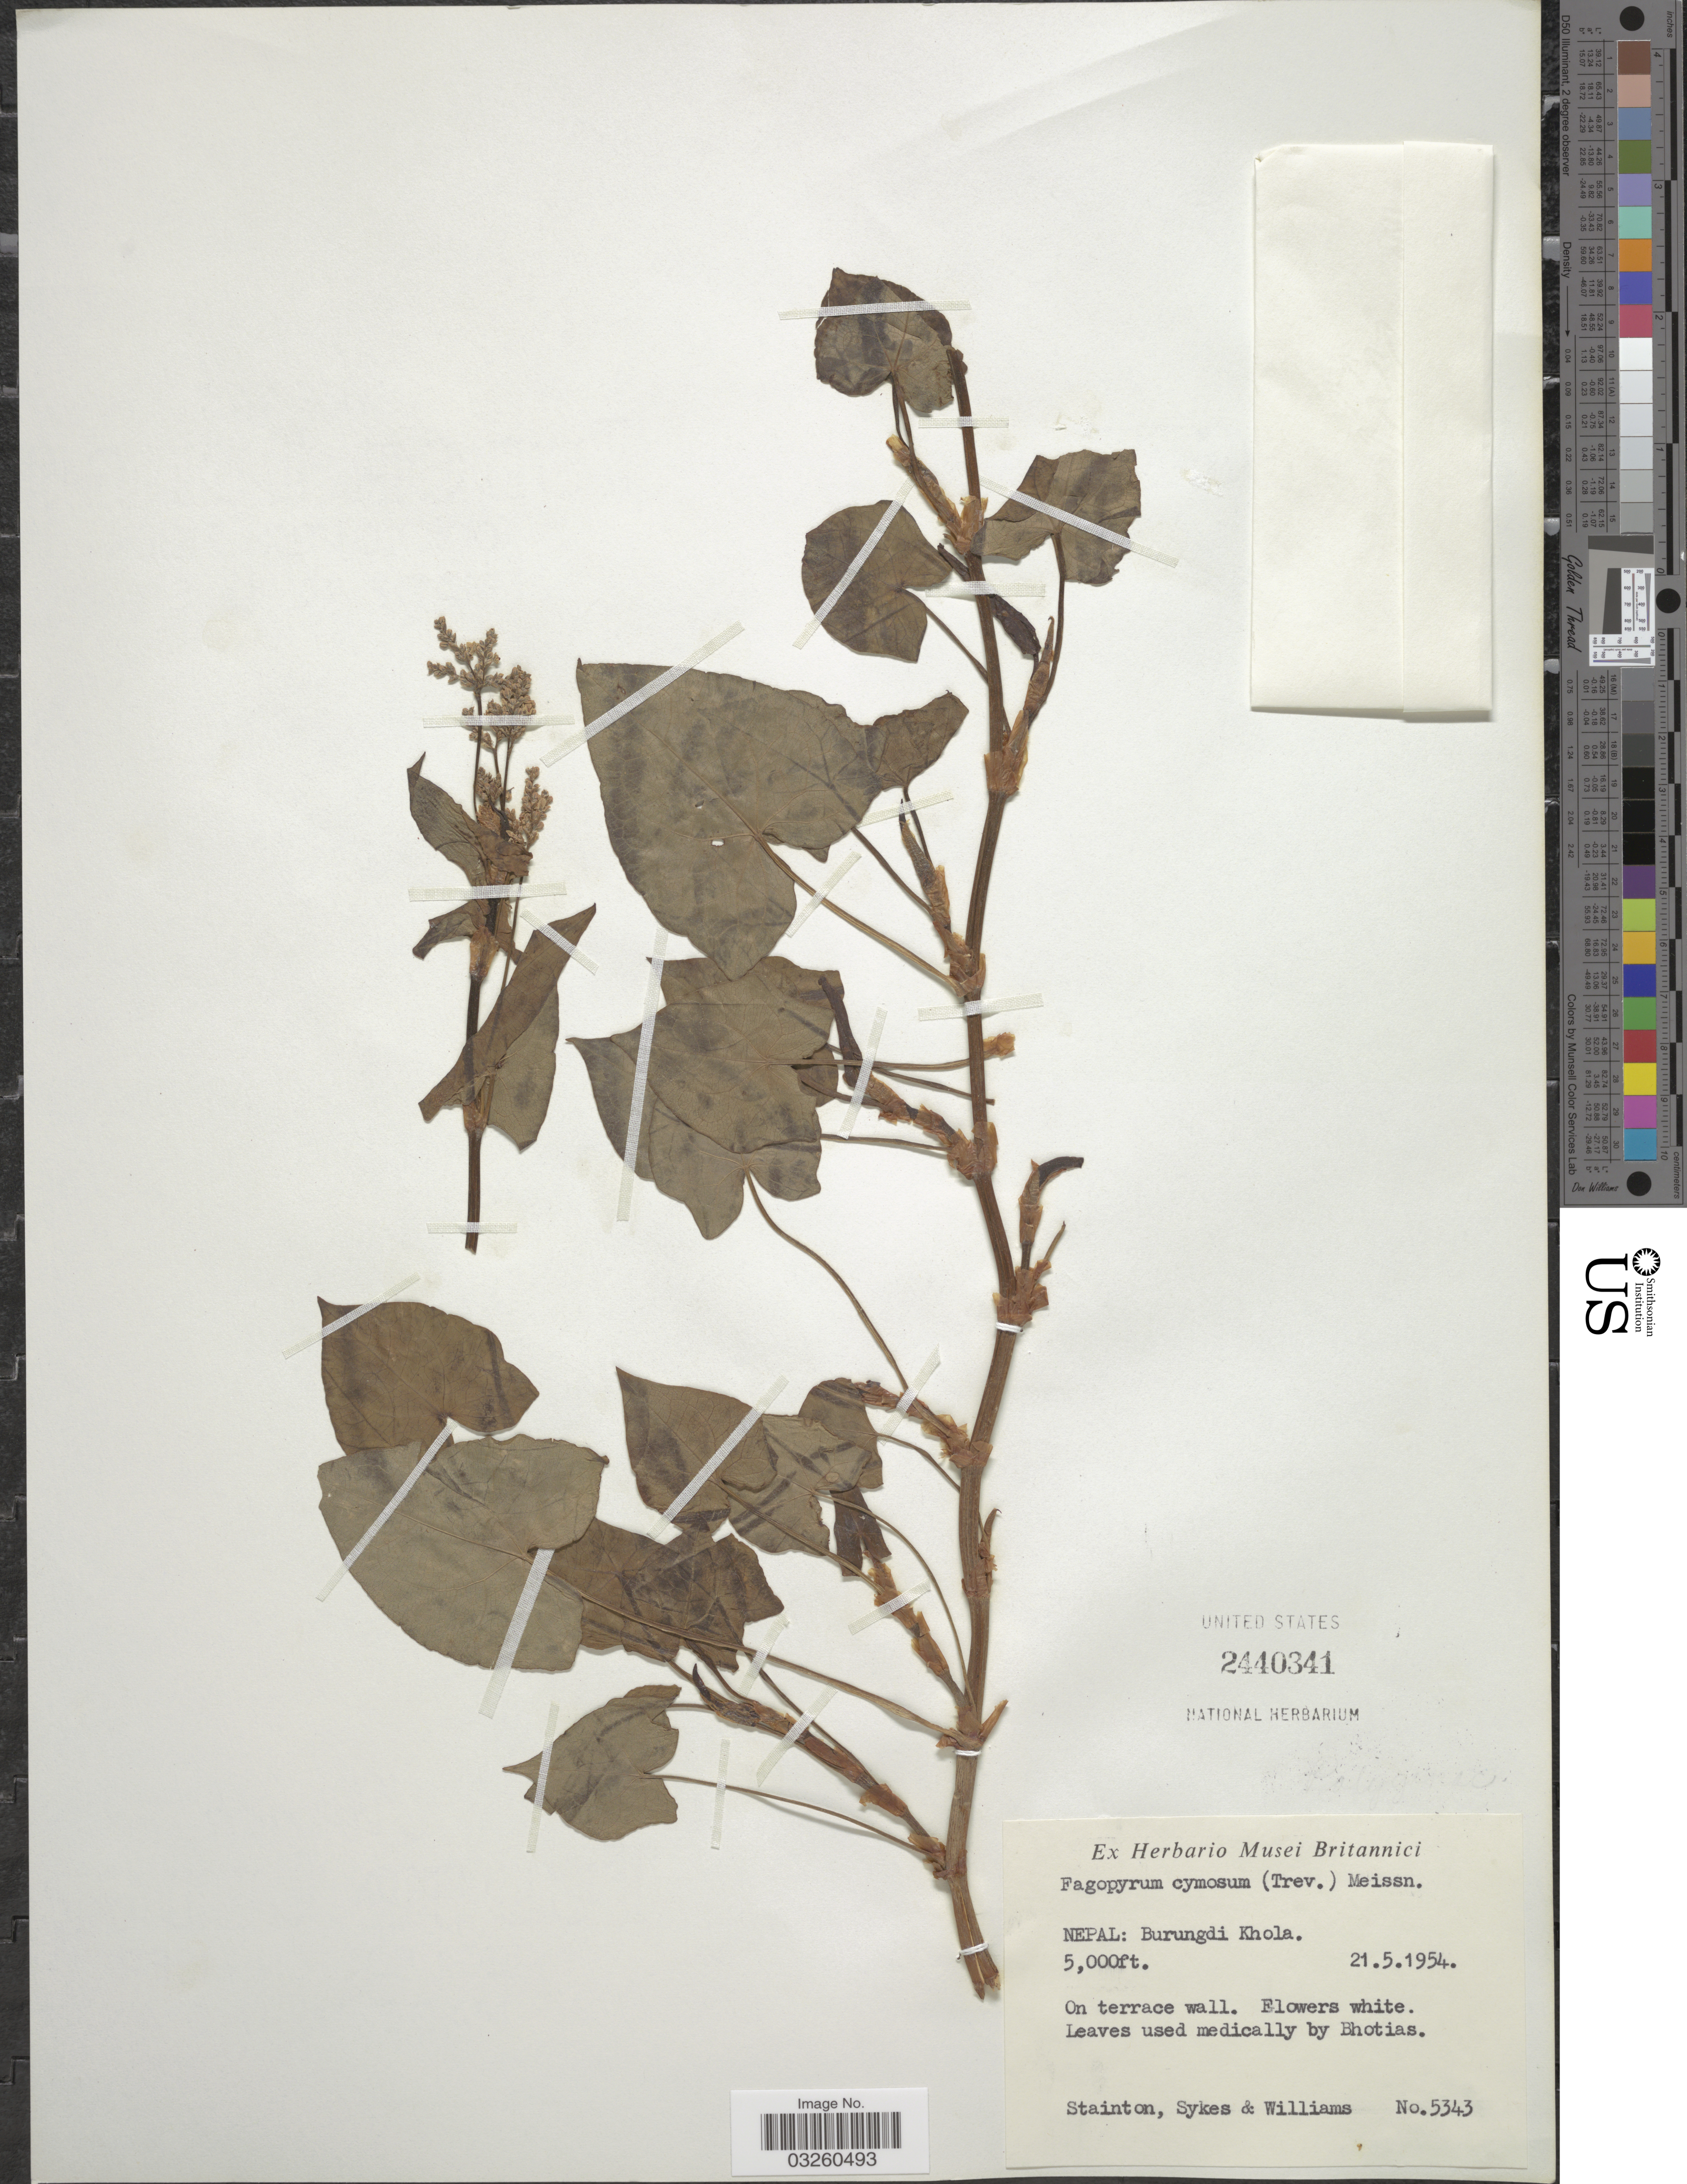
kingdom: Plantae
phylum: Tracheophyta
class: Magnoliopsida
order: Caryophyllales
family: Polygonaceae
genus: Fagopyrum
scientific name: Fagopyrum cymosum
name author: (Trevir.) Meisn.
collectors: -. Stainton, Sykes, -- & -- Williams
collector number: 5343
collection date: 1954-05-21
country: Nepal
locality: Burungdi Khola.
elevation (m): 1524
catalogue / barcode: US 2440341